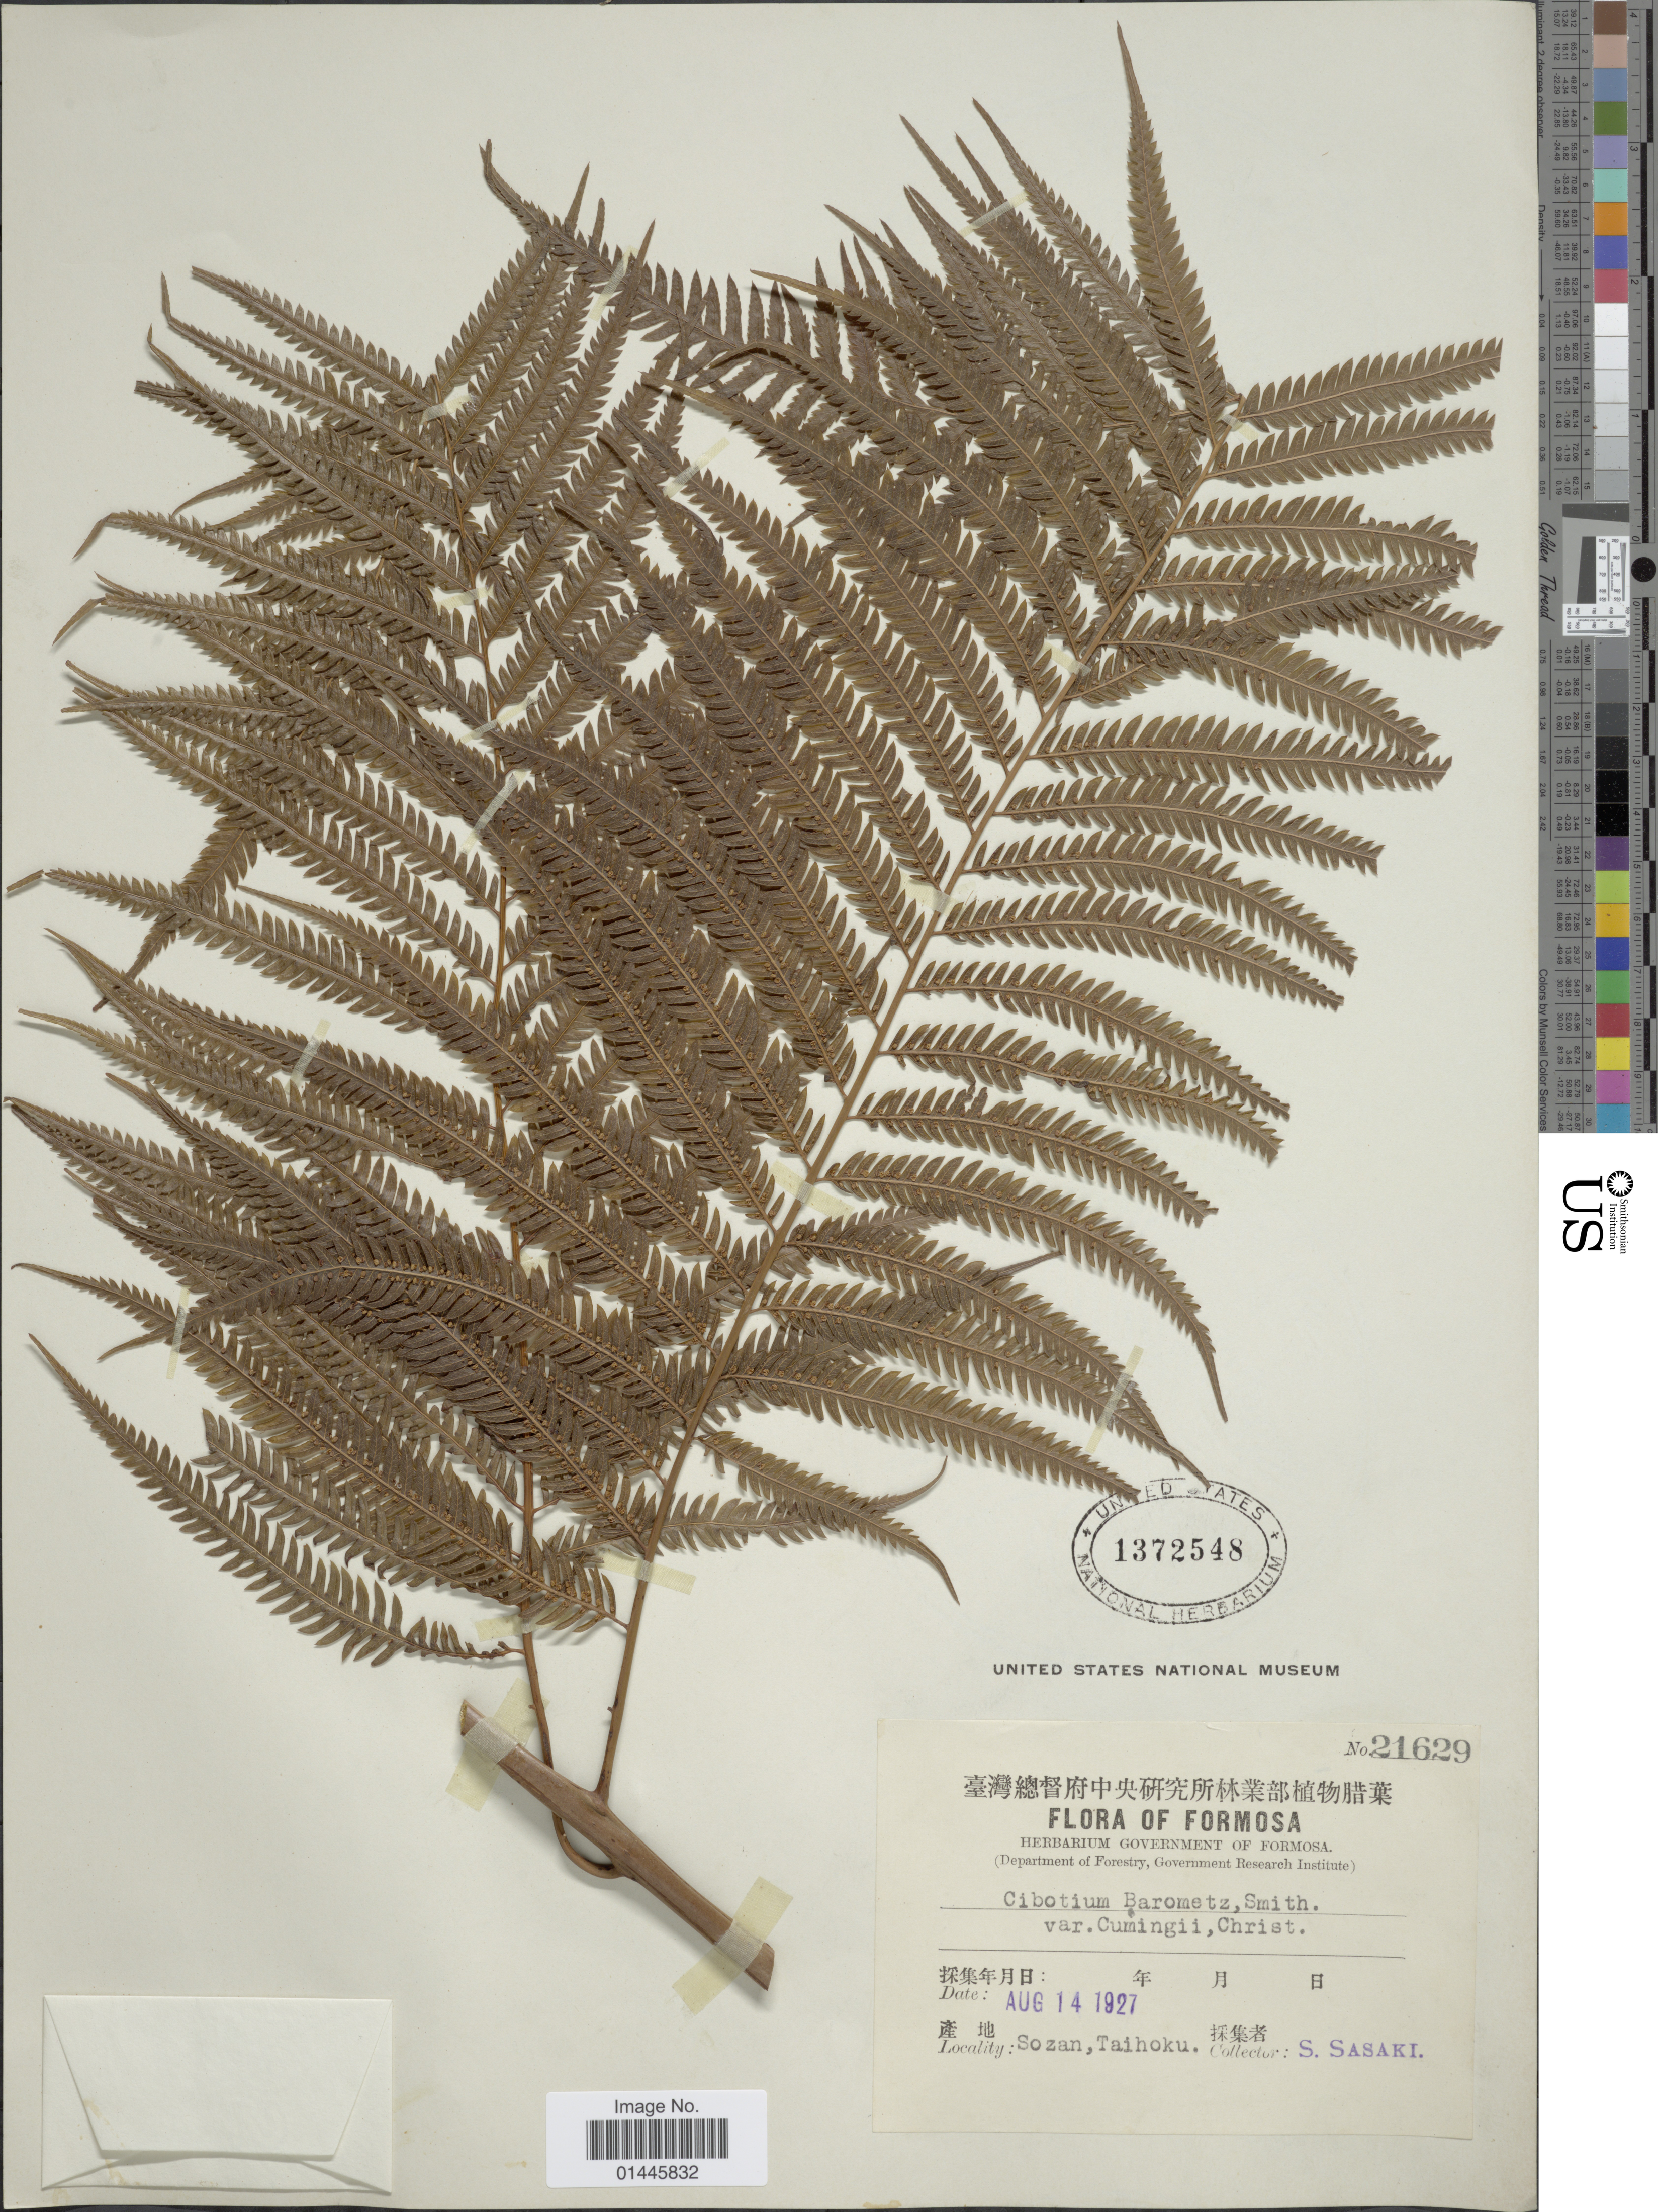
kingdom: Plantae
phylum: Tracheophyta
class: Polypodiopsida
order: Cyatheales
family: Cibotiaceae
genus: Cibotium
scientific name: Cibotium barometz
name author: (L.) J. Sm.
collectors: S. Sasaki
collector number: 21629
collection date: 1927-08-14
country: Taiwan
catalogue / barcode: US 1372548